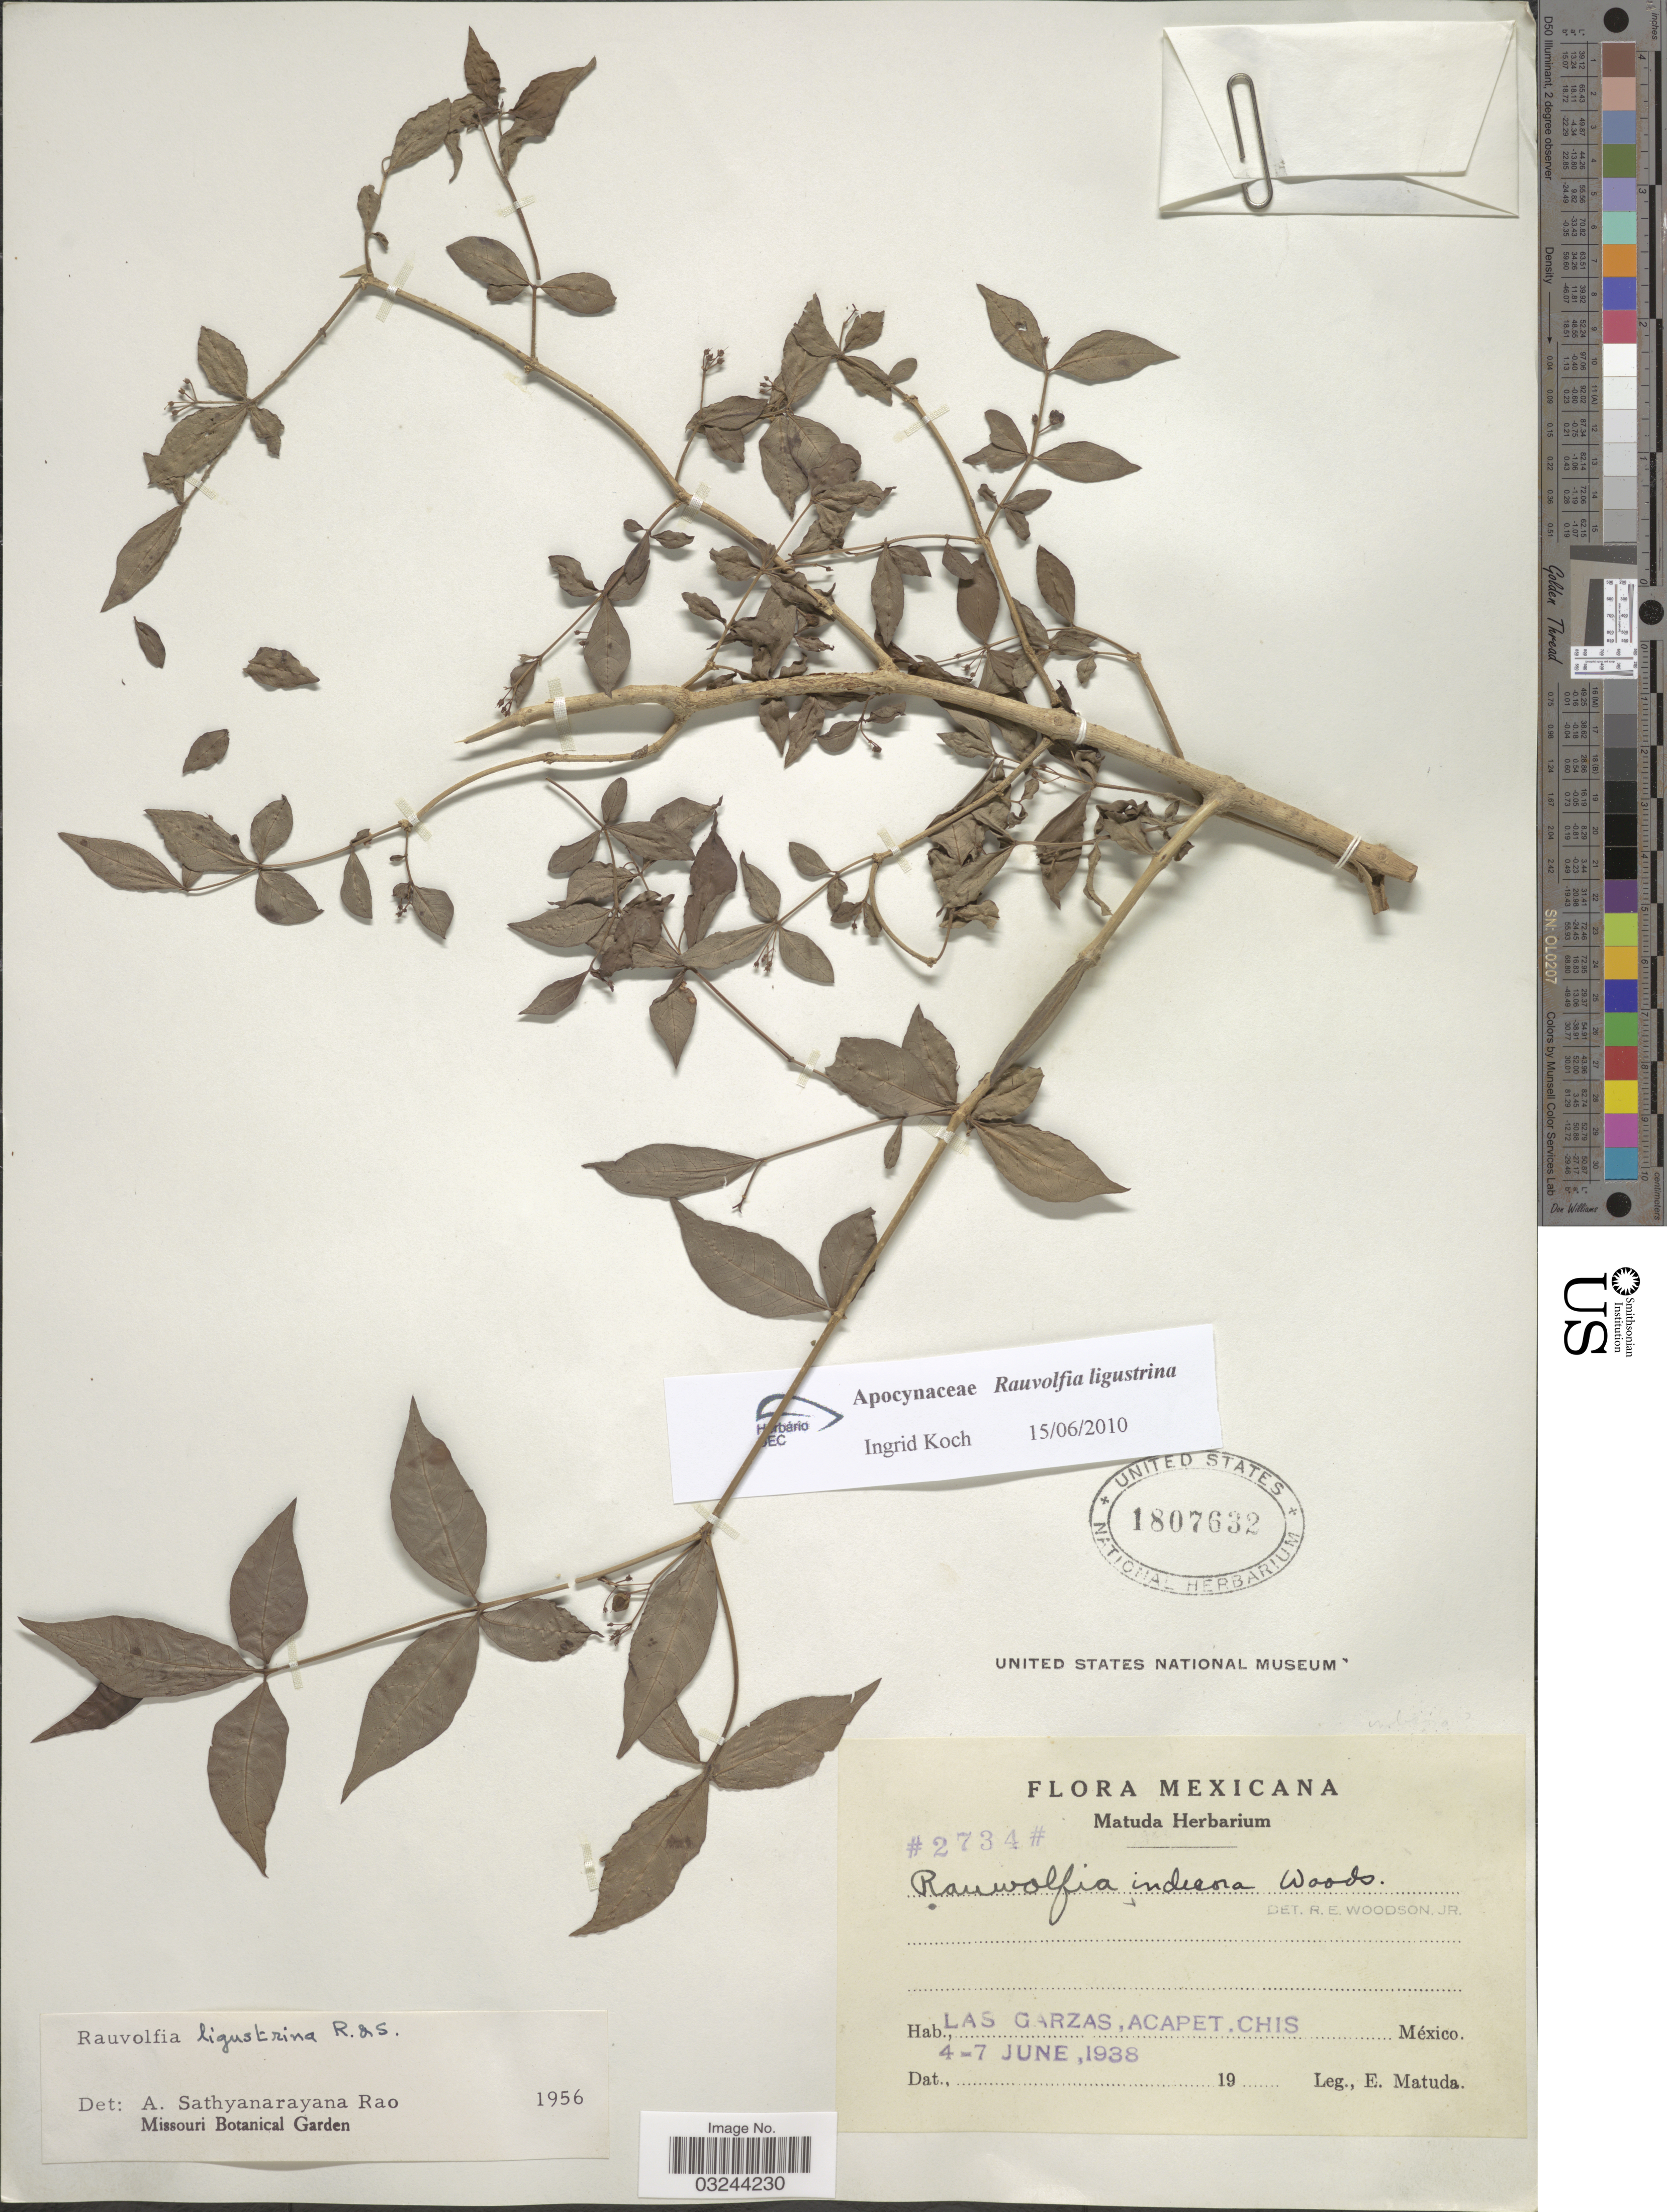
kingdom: Plantae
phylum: Tracheophyta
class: Magnoliopsida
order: Gentianales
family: Apocynaceae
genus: Rauvolfia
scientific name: Rauvolfia ligustrina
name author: Willd. ex Roem. & Schult.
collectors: E. Matuda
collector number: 2734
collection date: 1938-06-04/1938-06-07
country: Mexico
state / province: Chiapas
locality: Las Garzas, Acapet.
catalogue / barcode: US 1807632